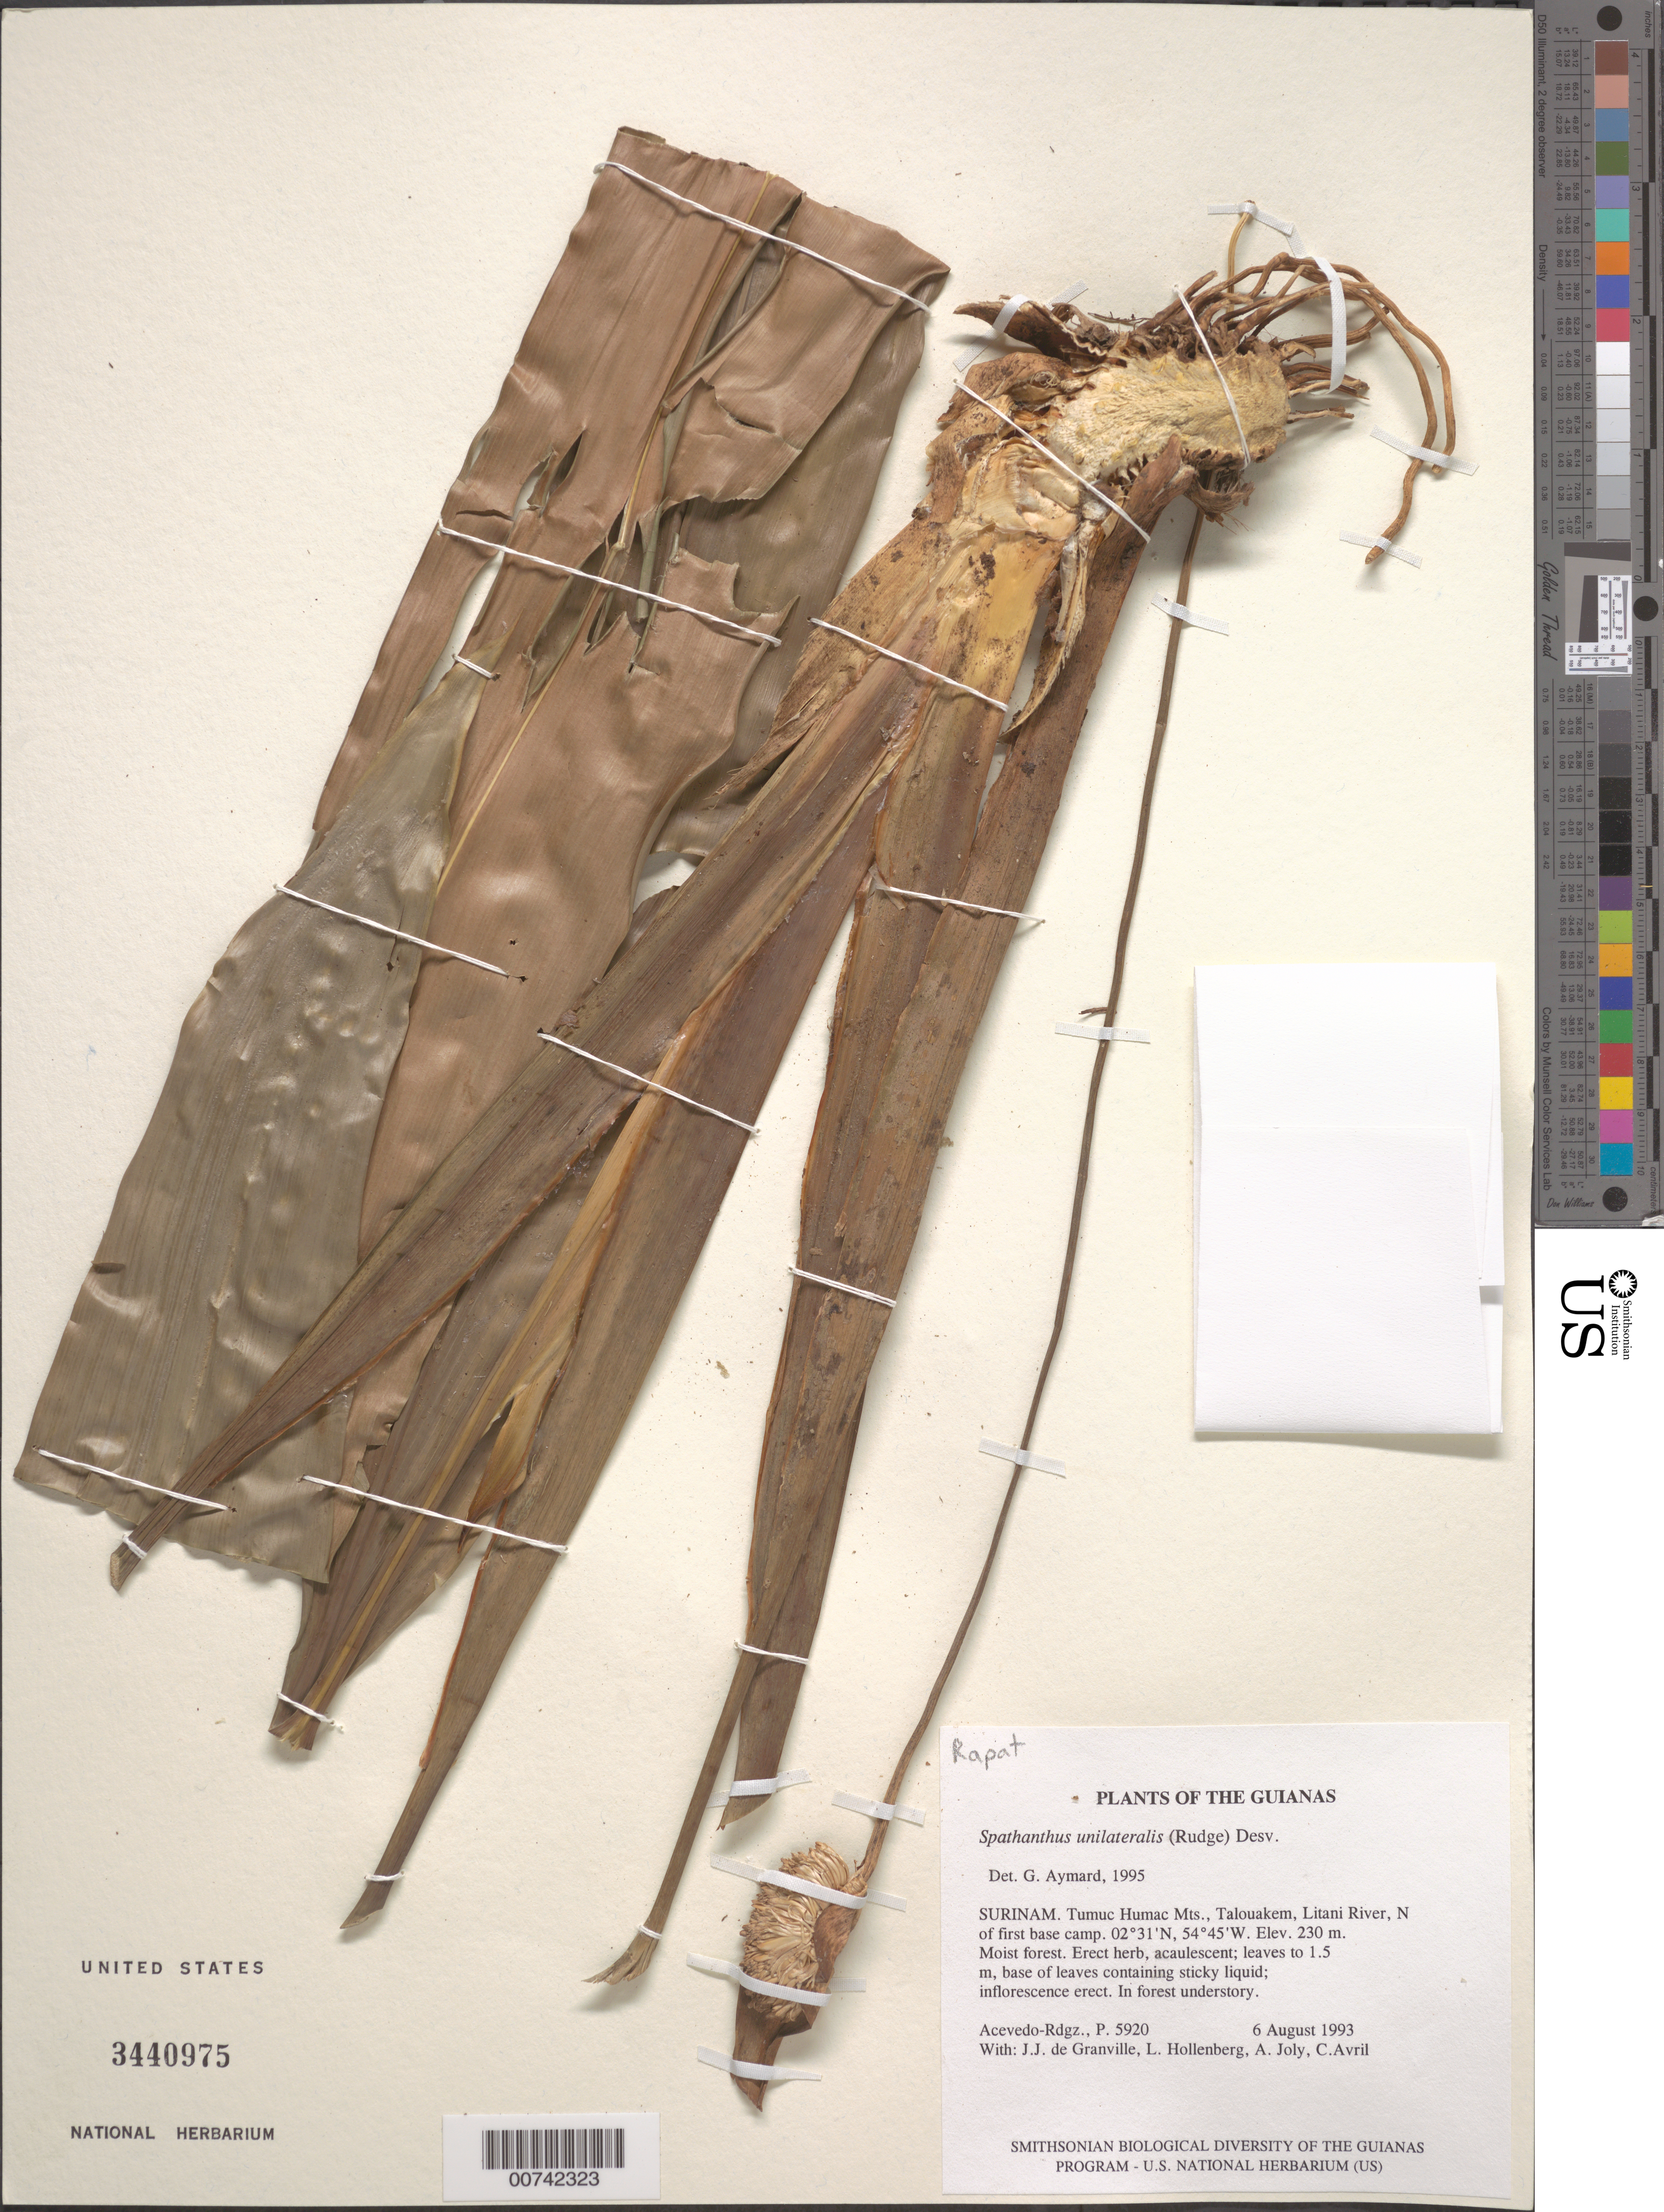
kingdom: Plantae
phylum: Tracheophyta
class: Liliopsida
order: Poales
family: Rapateaceae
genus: Spathanthus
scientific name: Spathanthus unilateralis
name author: (Rudge) Desv.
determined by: Aymard C., G. A., (PORT), Univ. Nac. Exp. de los Llanos Ezequiel Zamora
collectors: P. Acevedo-Rodr., J.-J. de Granville, A. Boyer, C. Avril de Maria & L. Hollenberg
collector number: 5920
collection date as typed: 06 Aug 1993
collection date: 1993-08-06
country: Suriname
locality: Tumuc Humac Mts., Talouakem, Litani River, first base camp.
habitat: Moist forest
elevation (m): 230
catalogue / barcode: US 3440975